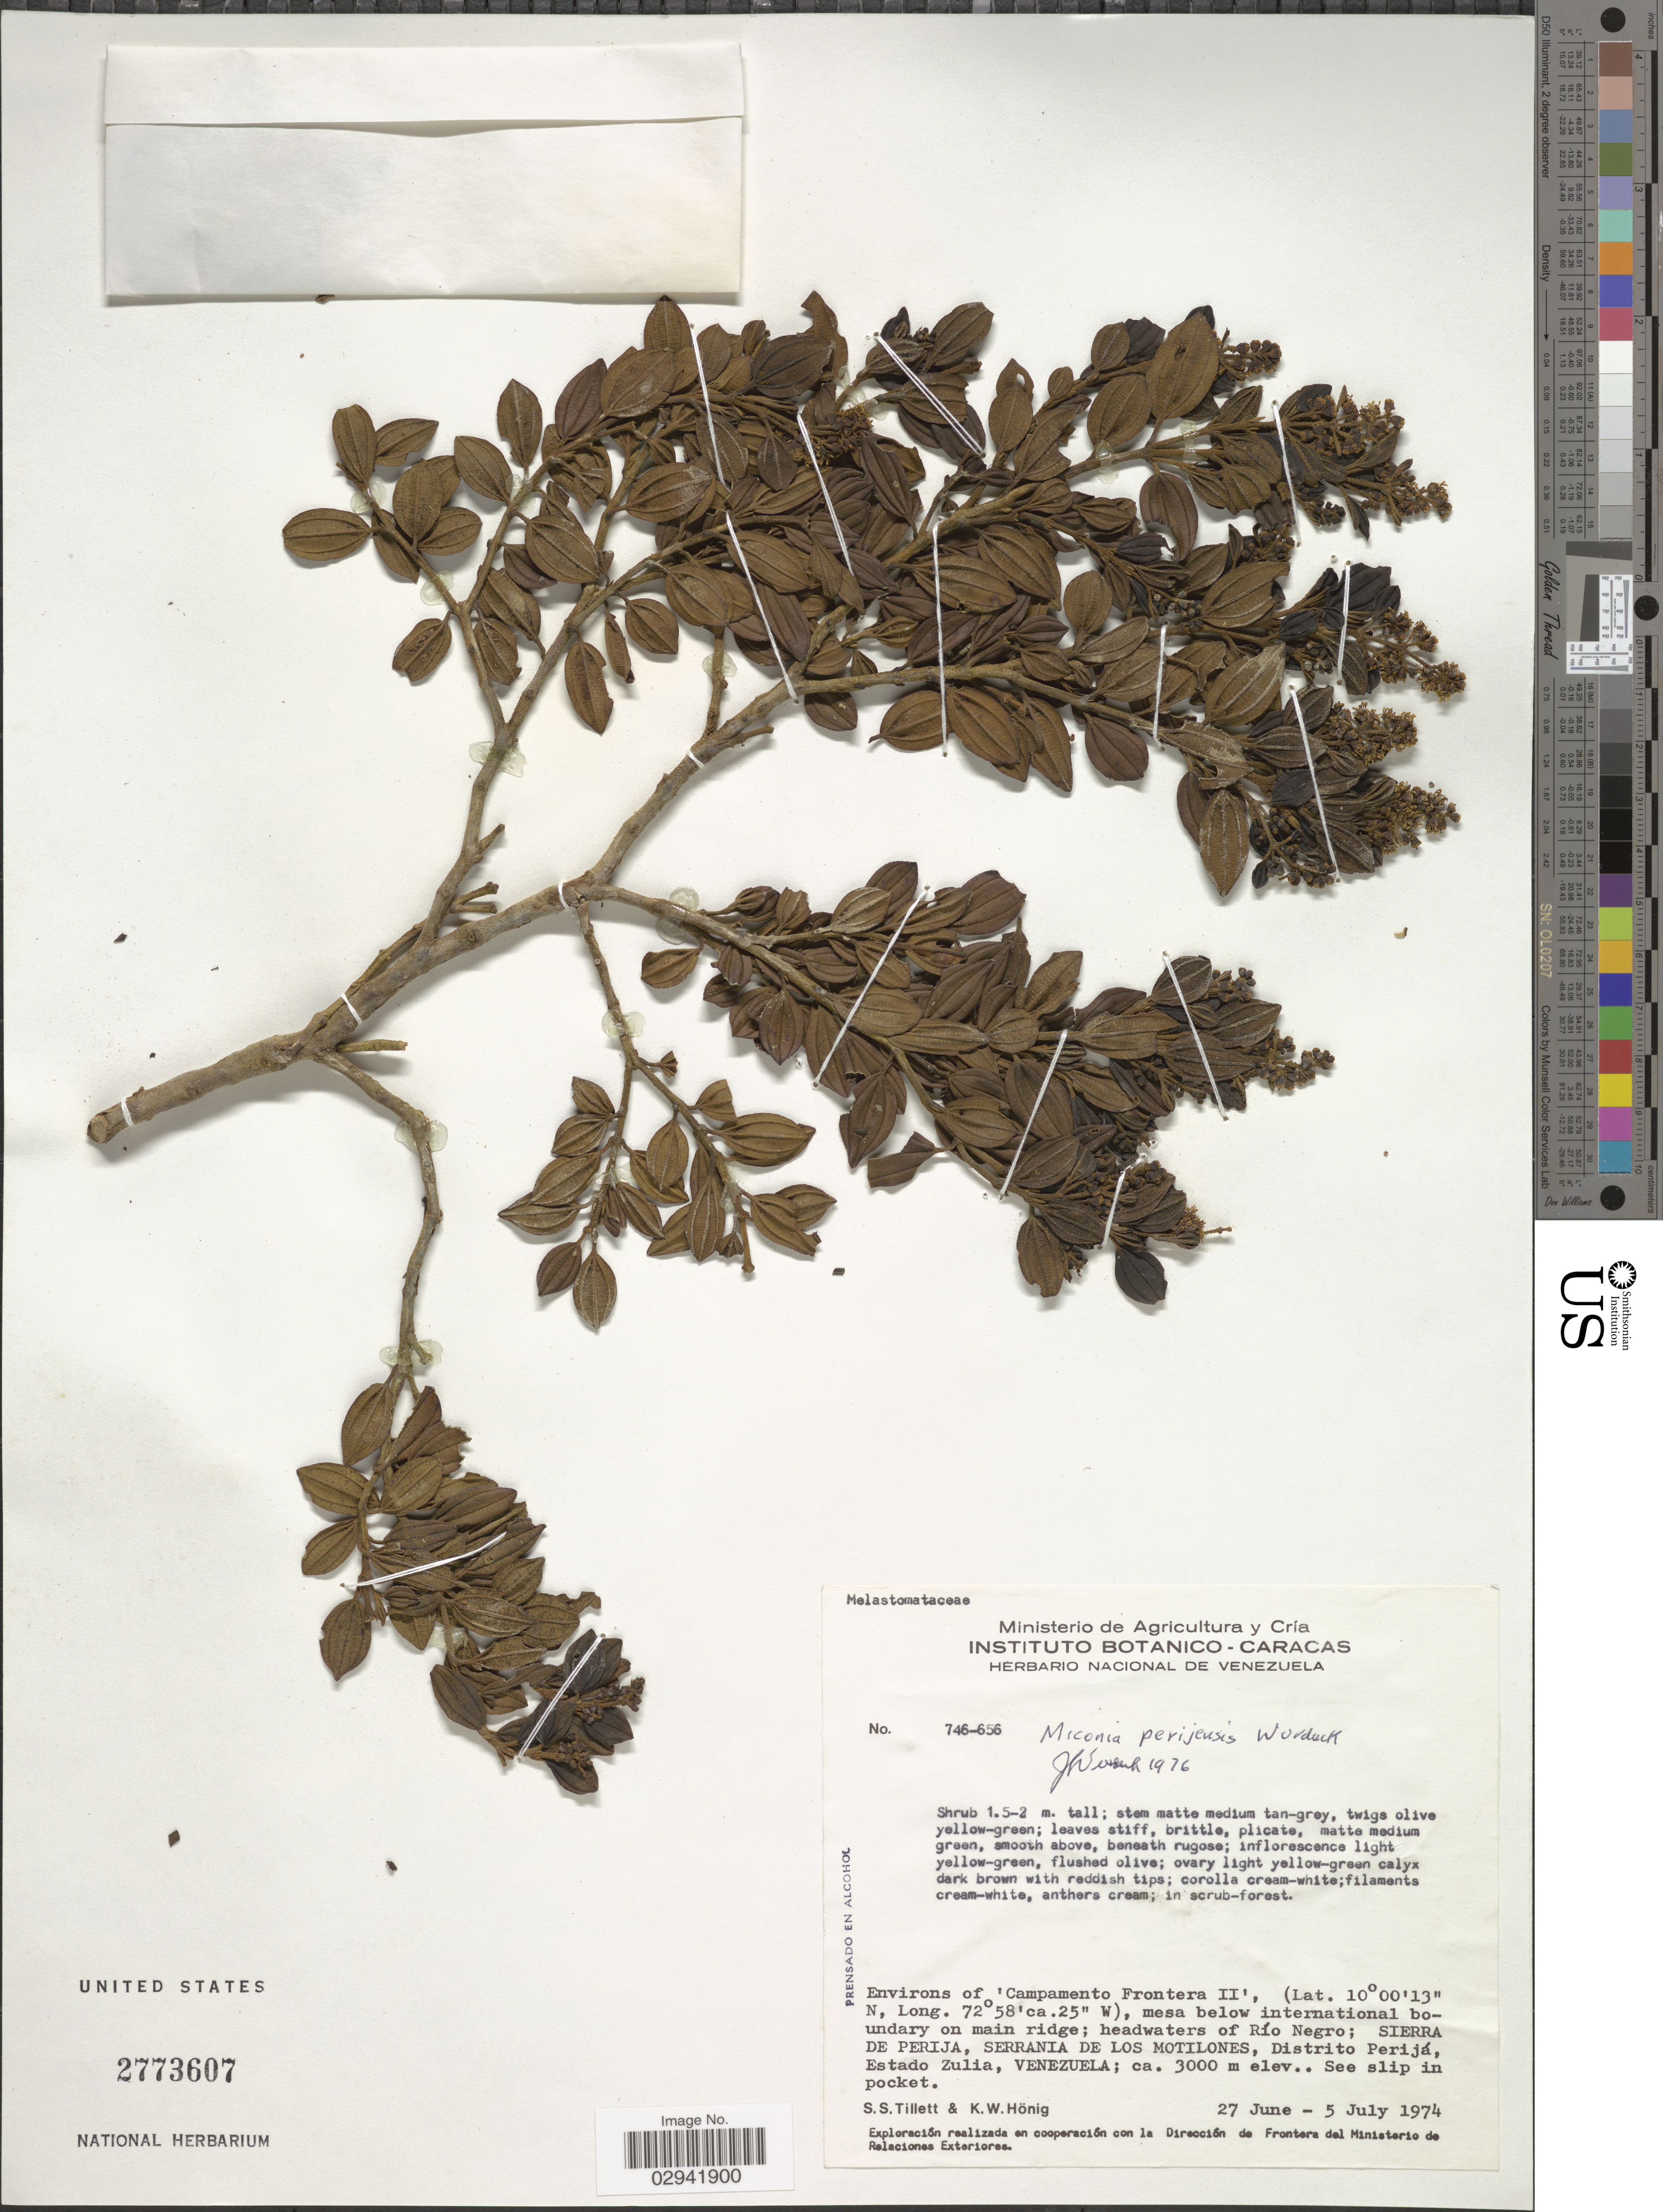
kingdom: Plantae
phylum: Tracheophyta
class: Magnoliopsida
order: Myrtales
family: Melastomataceae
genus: Miconia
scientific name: Miconia perijensis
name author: Wurdack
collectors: S. S. Tillett & K. Hönig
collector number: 746-656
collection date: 1974-06-27/1974-07-25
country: Venezuela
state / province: Zulia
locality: Environs of 'Campamento Frontera II', mesa below international boundary on main ridge; headwaters of Río Negro; Sierra de Perija, Serrania de Los Motilones, Distrito Perijá.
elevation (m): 3000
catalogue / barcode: US 2773607